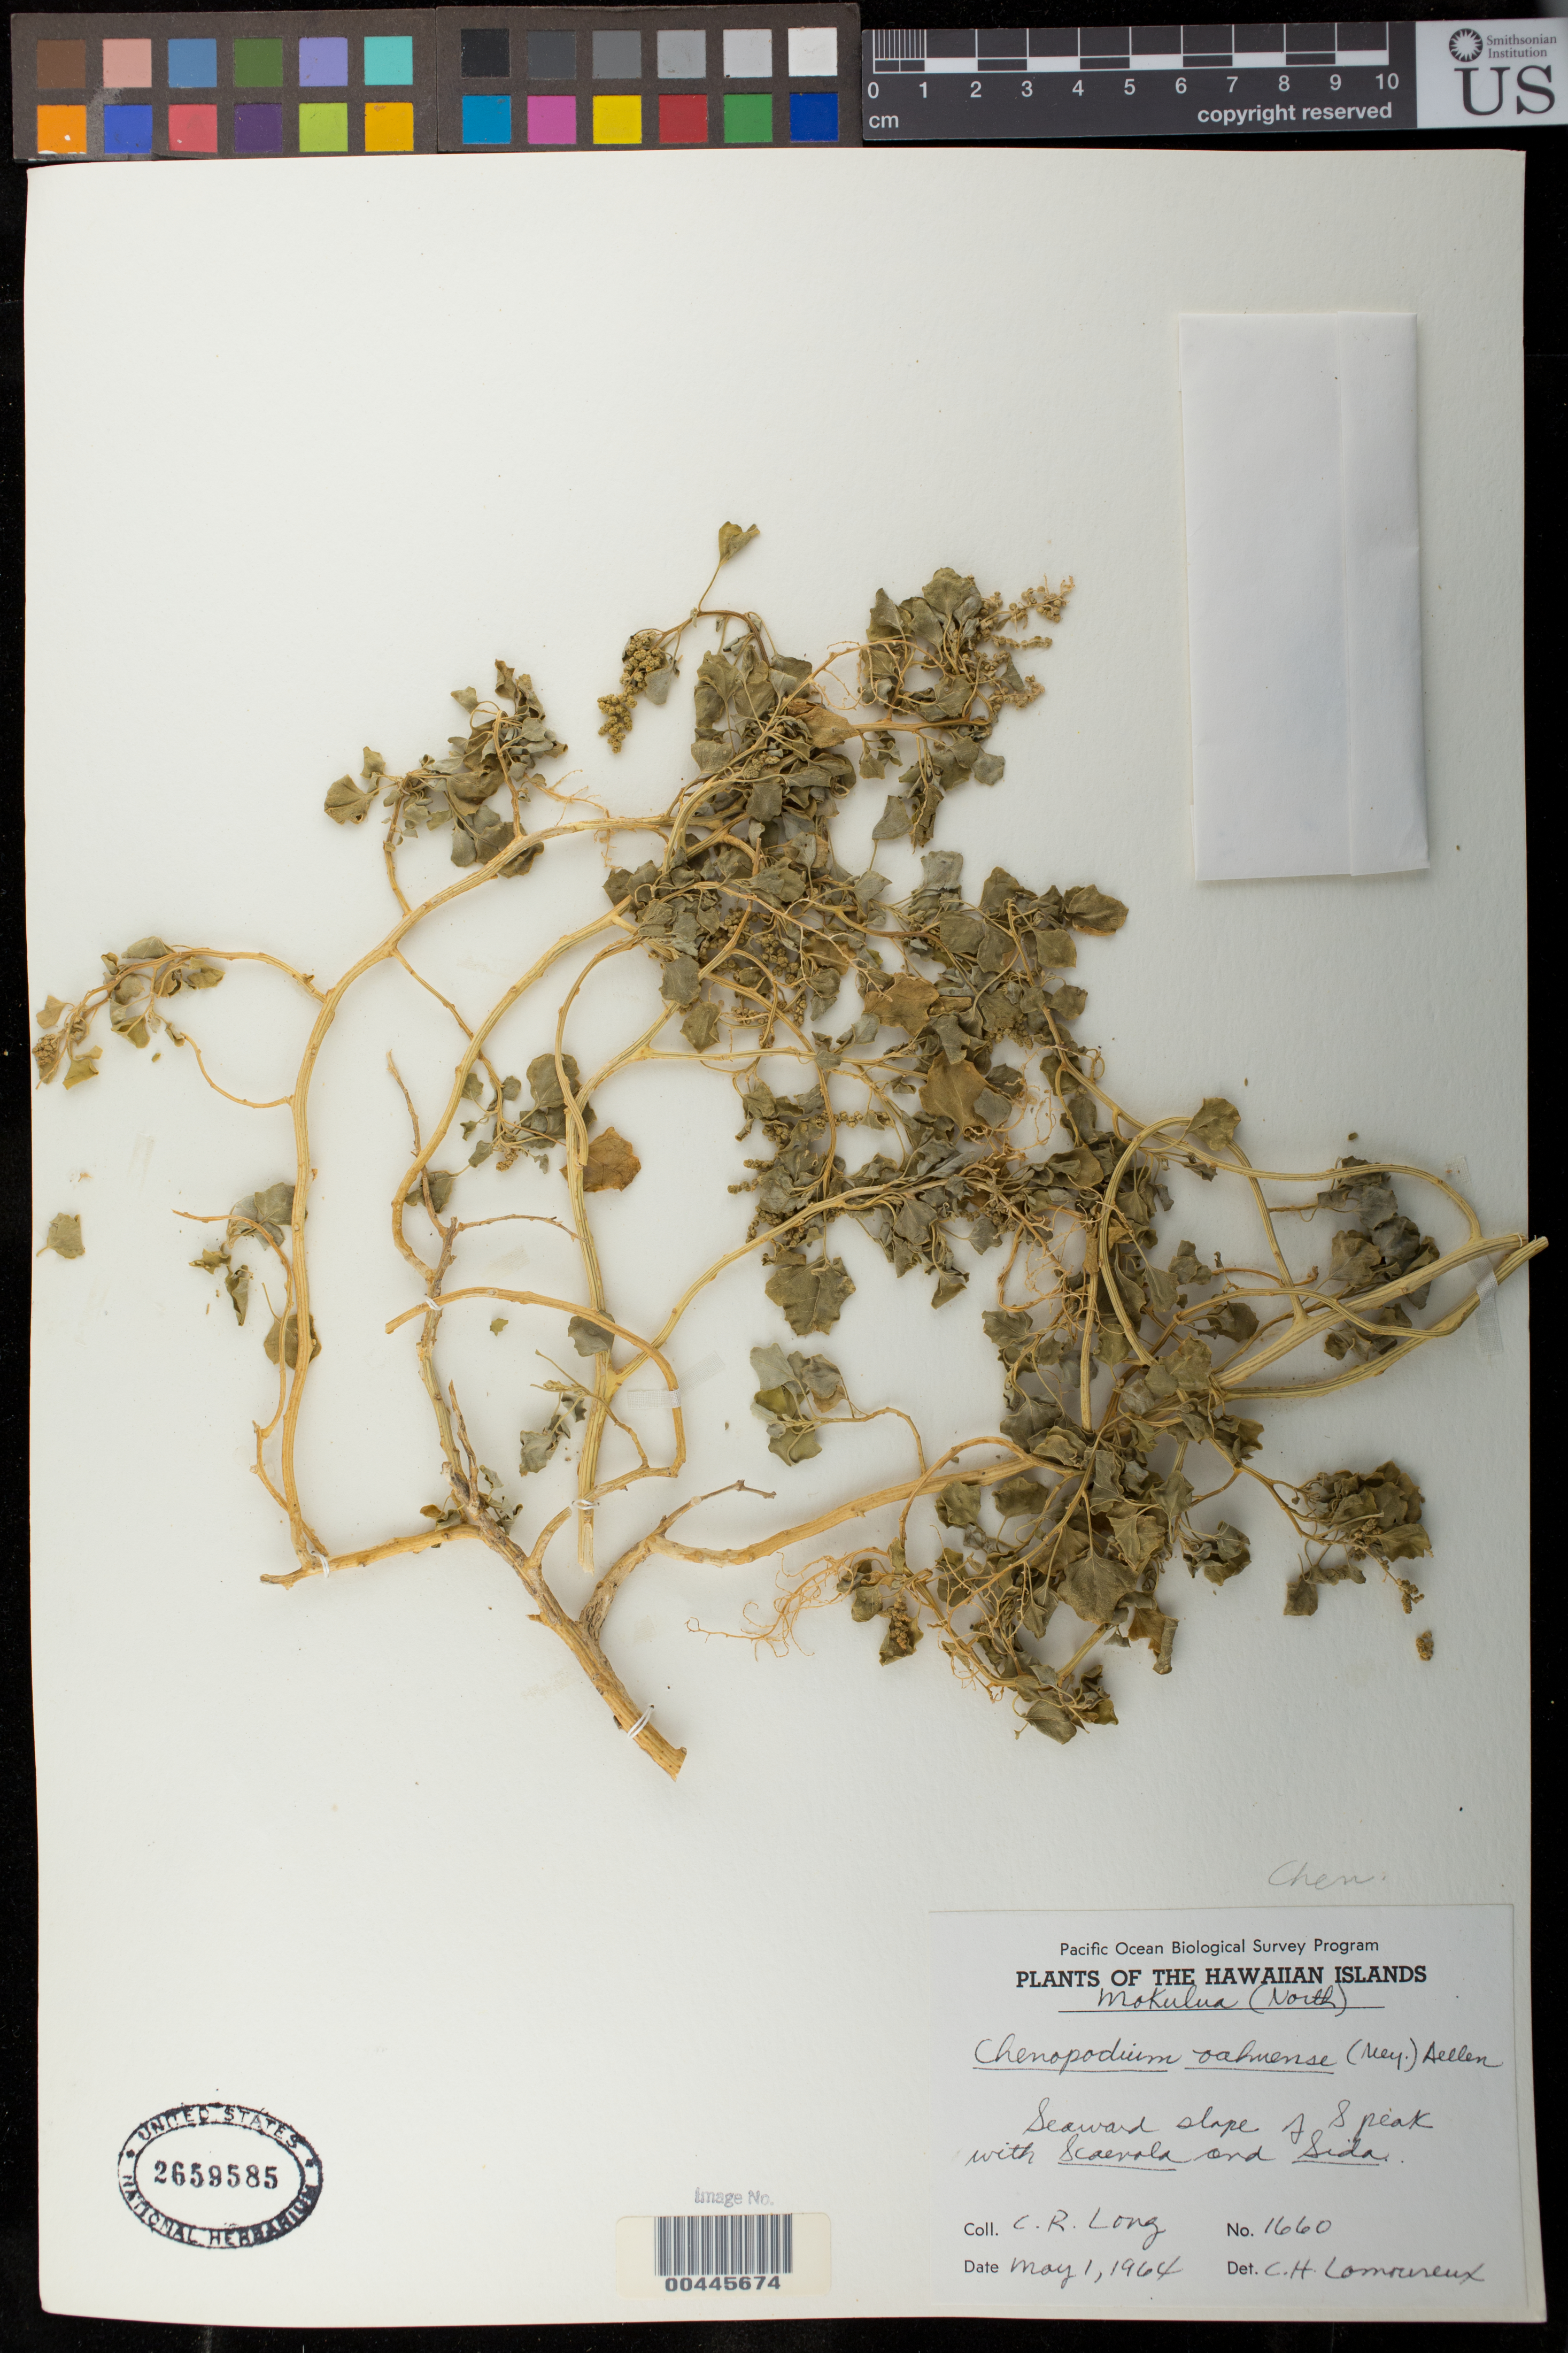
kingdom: Plantae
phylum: Tracheophyta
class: Magnoliopsida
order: Caryophyllales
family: Amaranthaceae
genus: Chenopodium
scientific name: Chenopodium oahuense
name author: (Meyen) Aellen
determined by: Lamoureux, C. H.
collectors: C. Long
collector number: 1660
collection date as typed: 1 May 1964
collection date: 1964-05-01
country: United States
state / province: Hawaii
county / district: Honolulu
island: Mokulua Islets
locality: North Island, seaward slope of S peak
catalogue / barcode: US 2659585